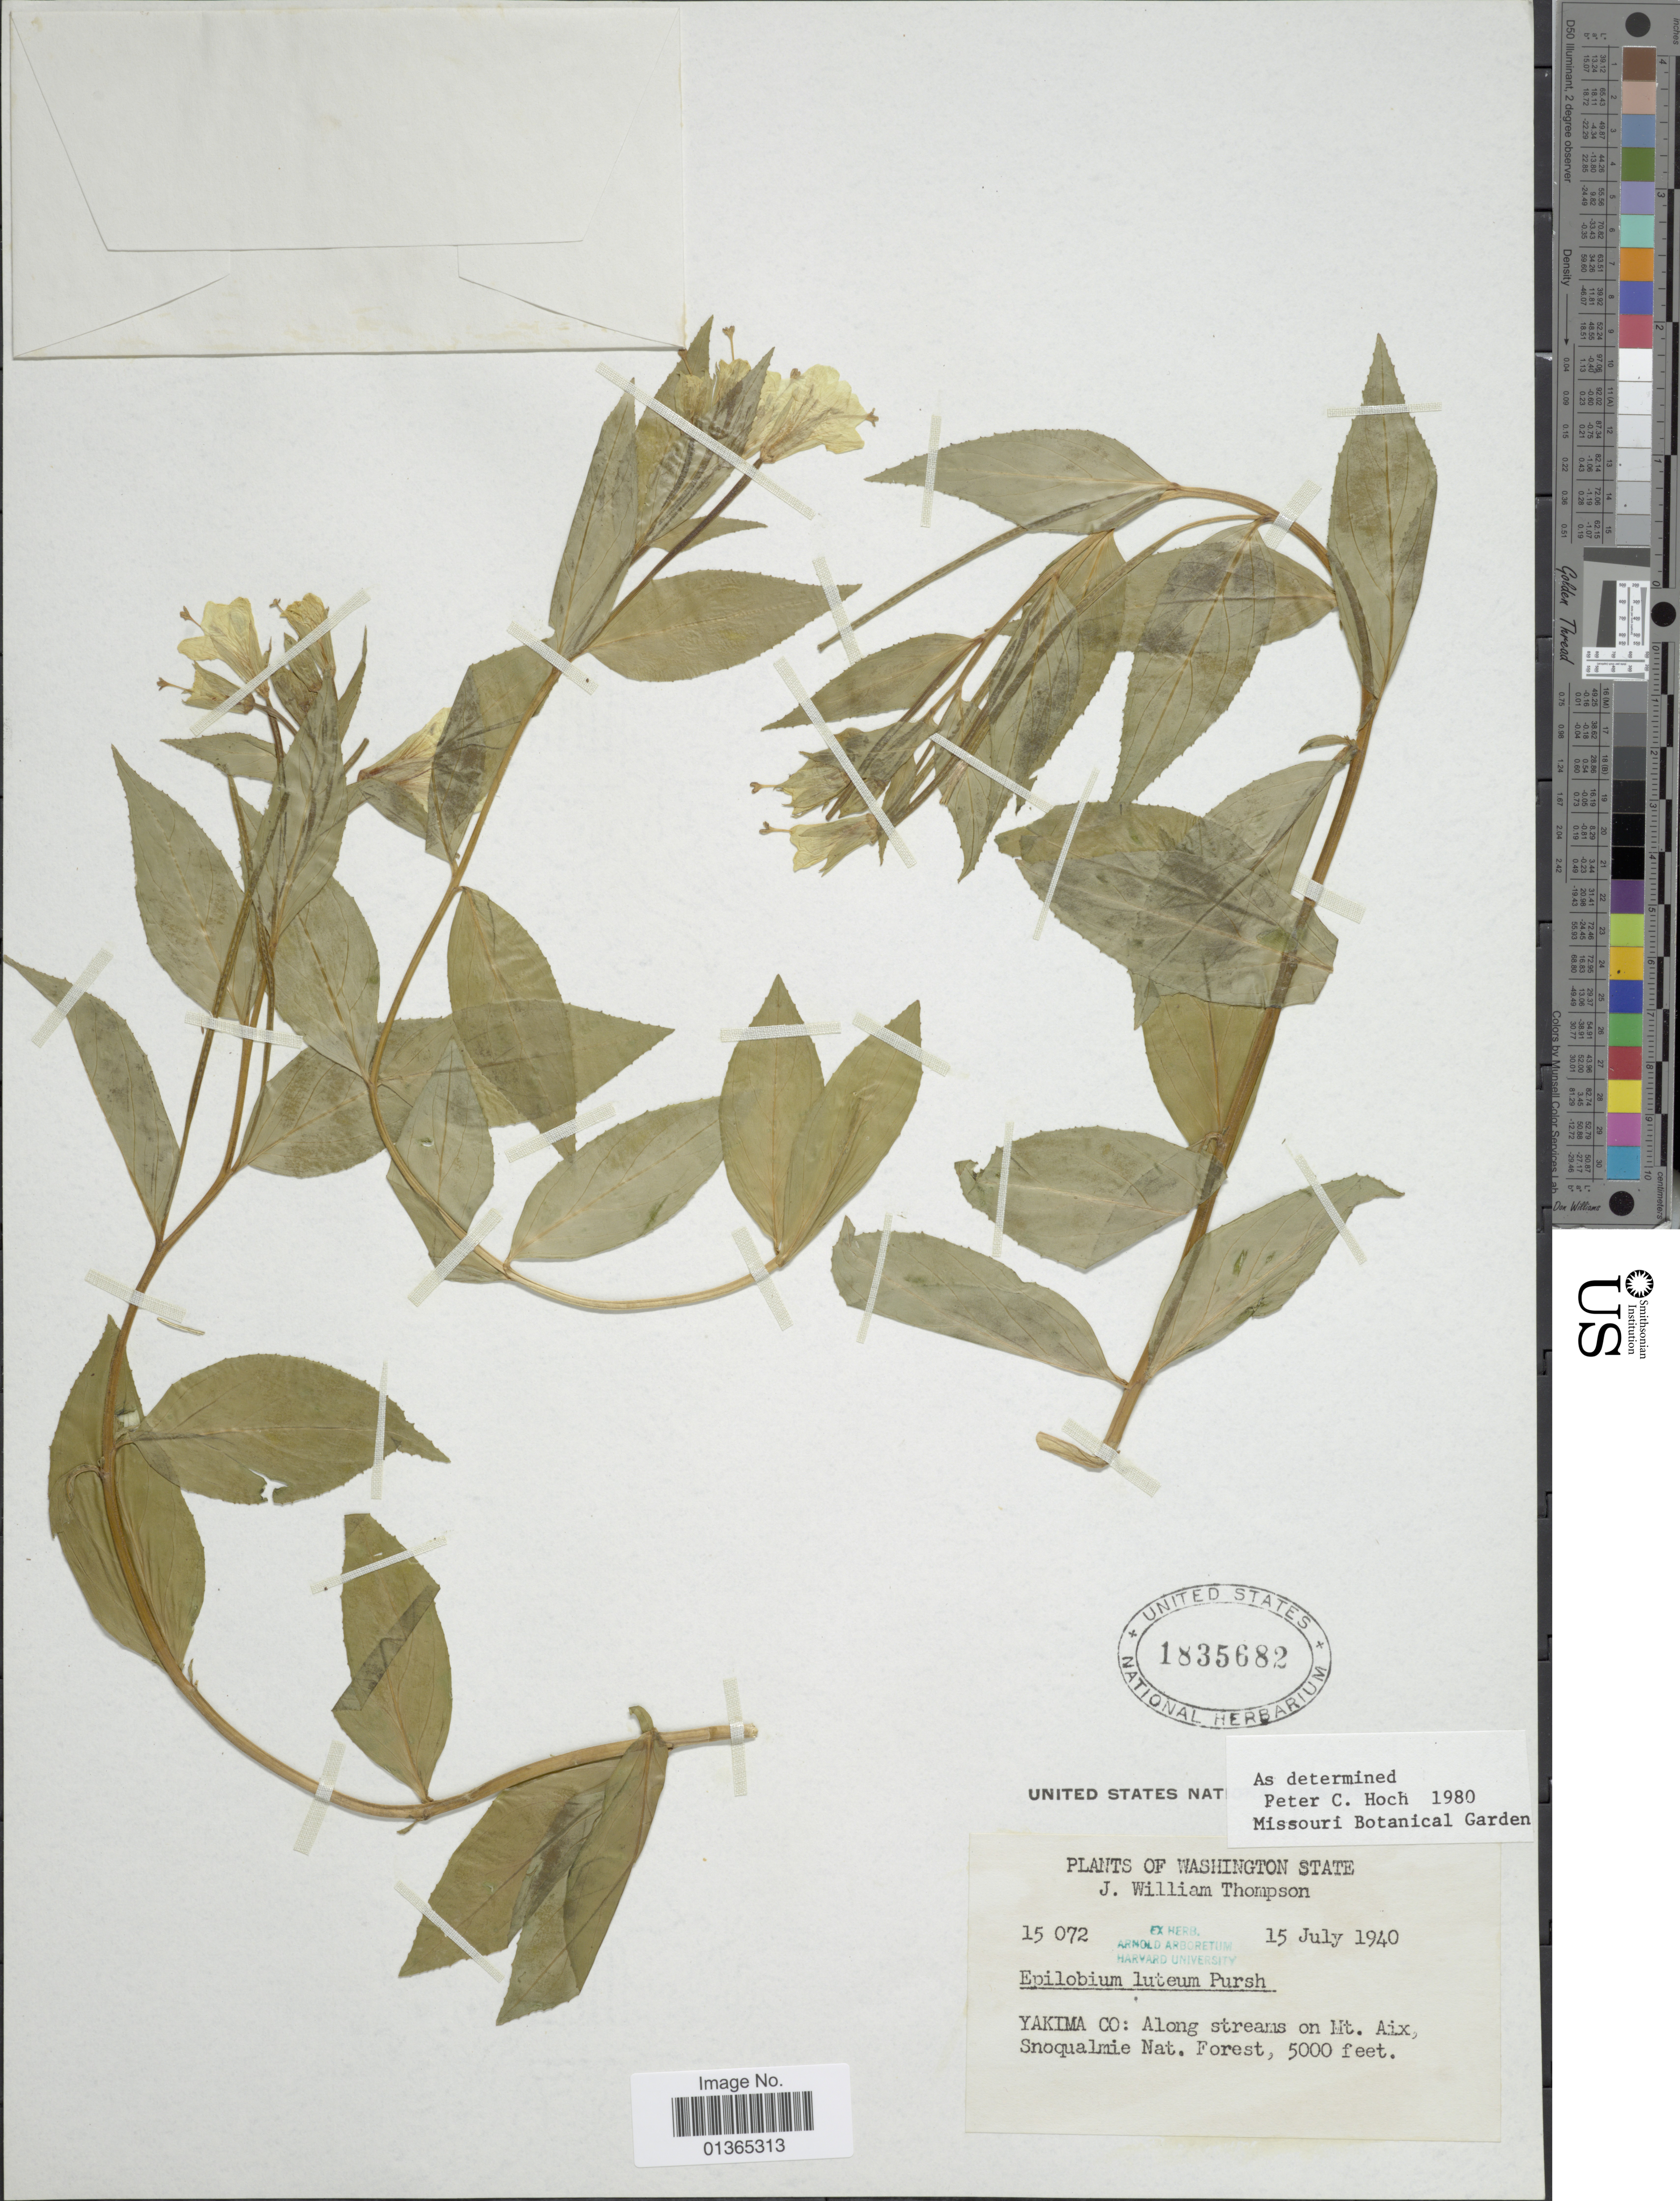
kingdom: Plantae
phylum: Tracheophyta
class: Magnoliopsida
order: Myrtales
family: Onagraceae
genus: Epilobium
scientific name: Epilobium luteum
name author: Pursh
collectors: J. W. Thompson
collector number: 15072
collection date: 1940-07-15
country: United States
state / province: Washington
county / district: Yakima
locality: Yakima Co: Along streams on Mt. Aix, Snoqualmie Nat. Forest.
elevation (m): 1524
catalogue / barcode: US 1835682